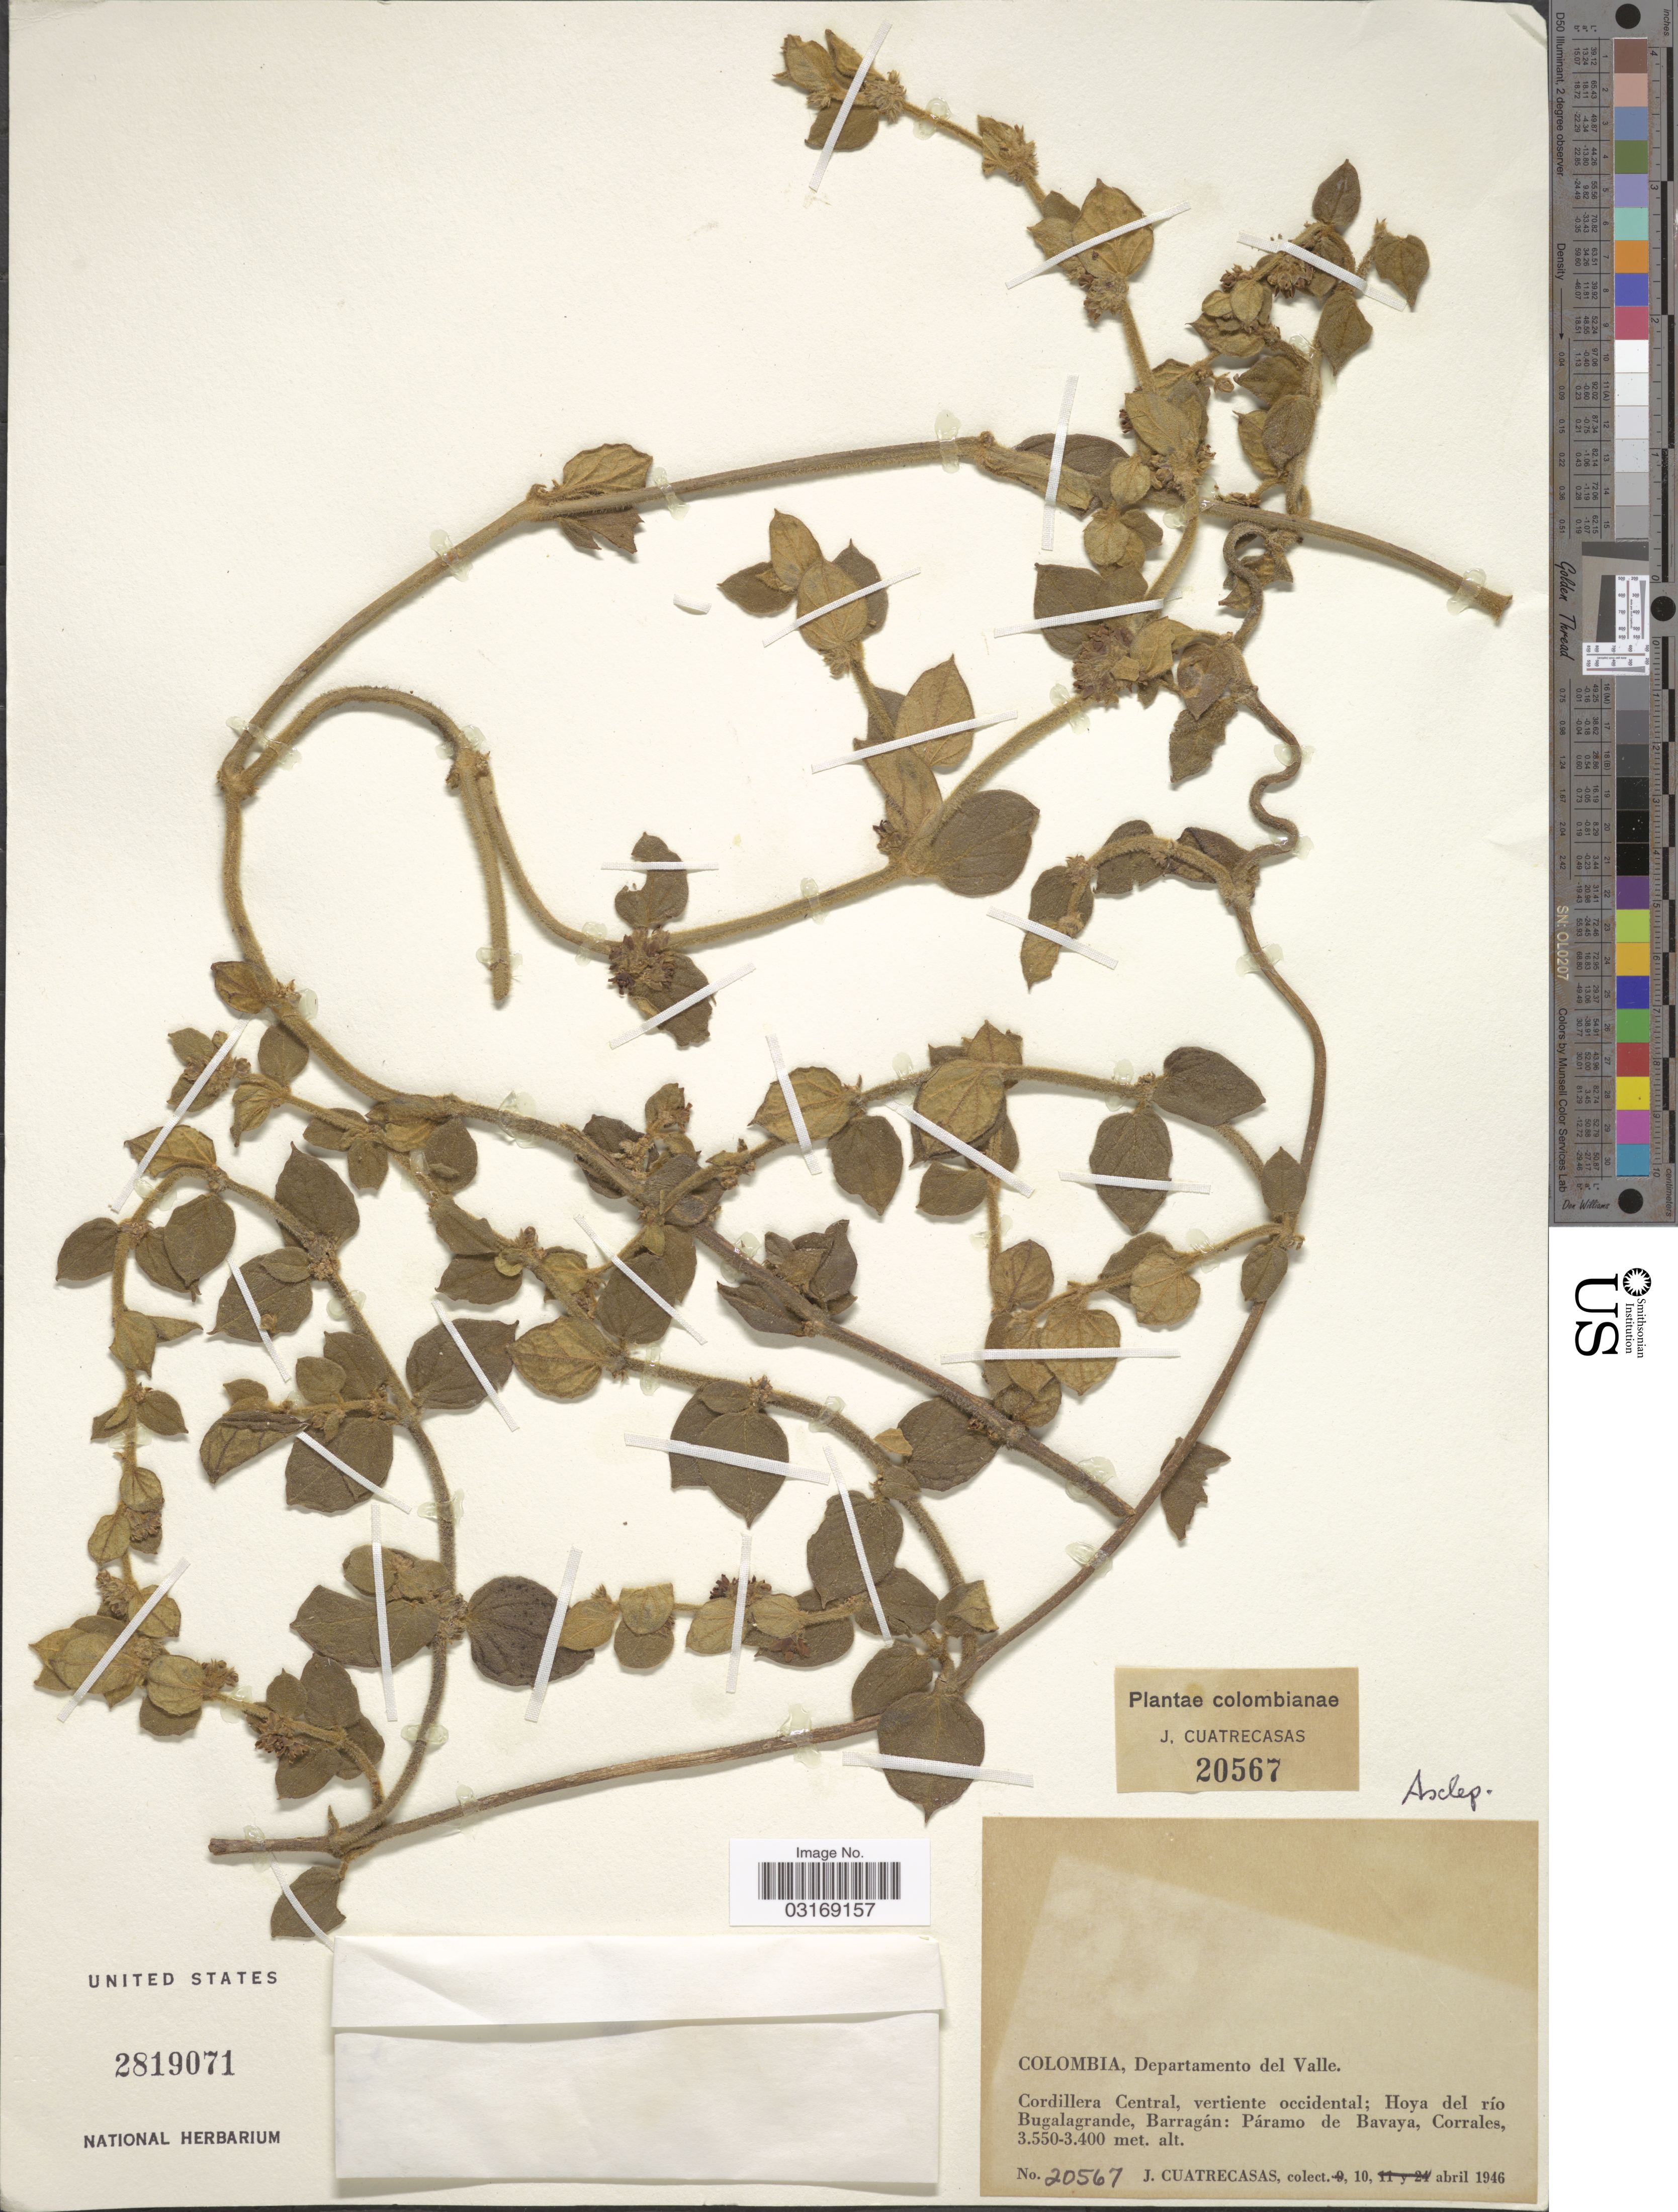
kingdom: Plantae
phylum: Tracheophyta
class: Magnoliopsida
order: Gentianales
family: Apocynaceae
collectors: J. Cuatrecasas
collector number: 20567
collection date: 1946-04-10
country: Colombia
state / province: Valle del Cauca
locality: Departamento del Valle. Cordillera Central, vertiente occidental; Hoya del río Bugalagrande, Barragán: Páramo de Bavaya, Corrales.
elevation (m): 3400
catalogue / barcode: US 2819071